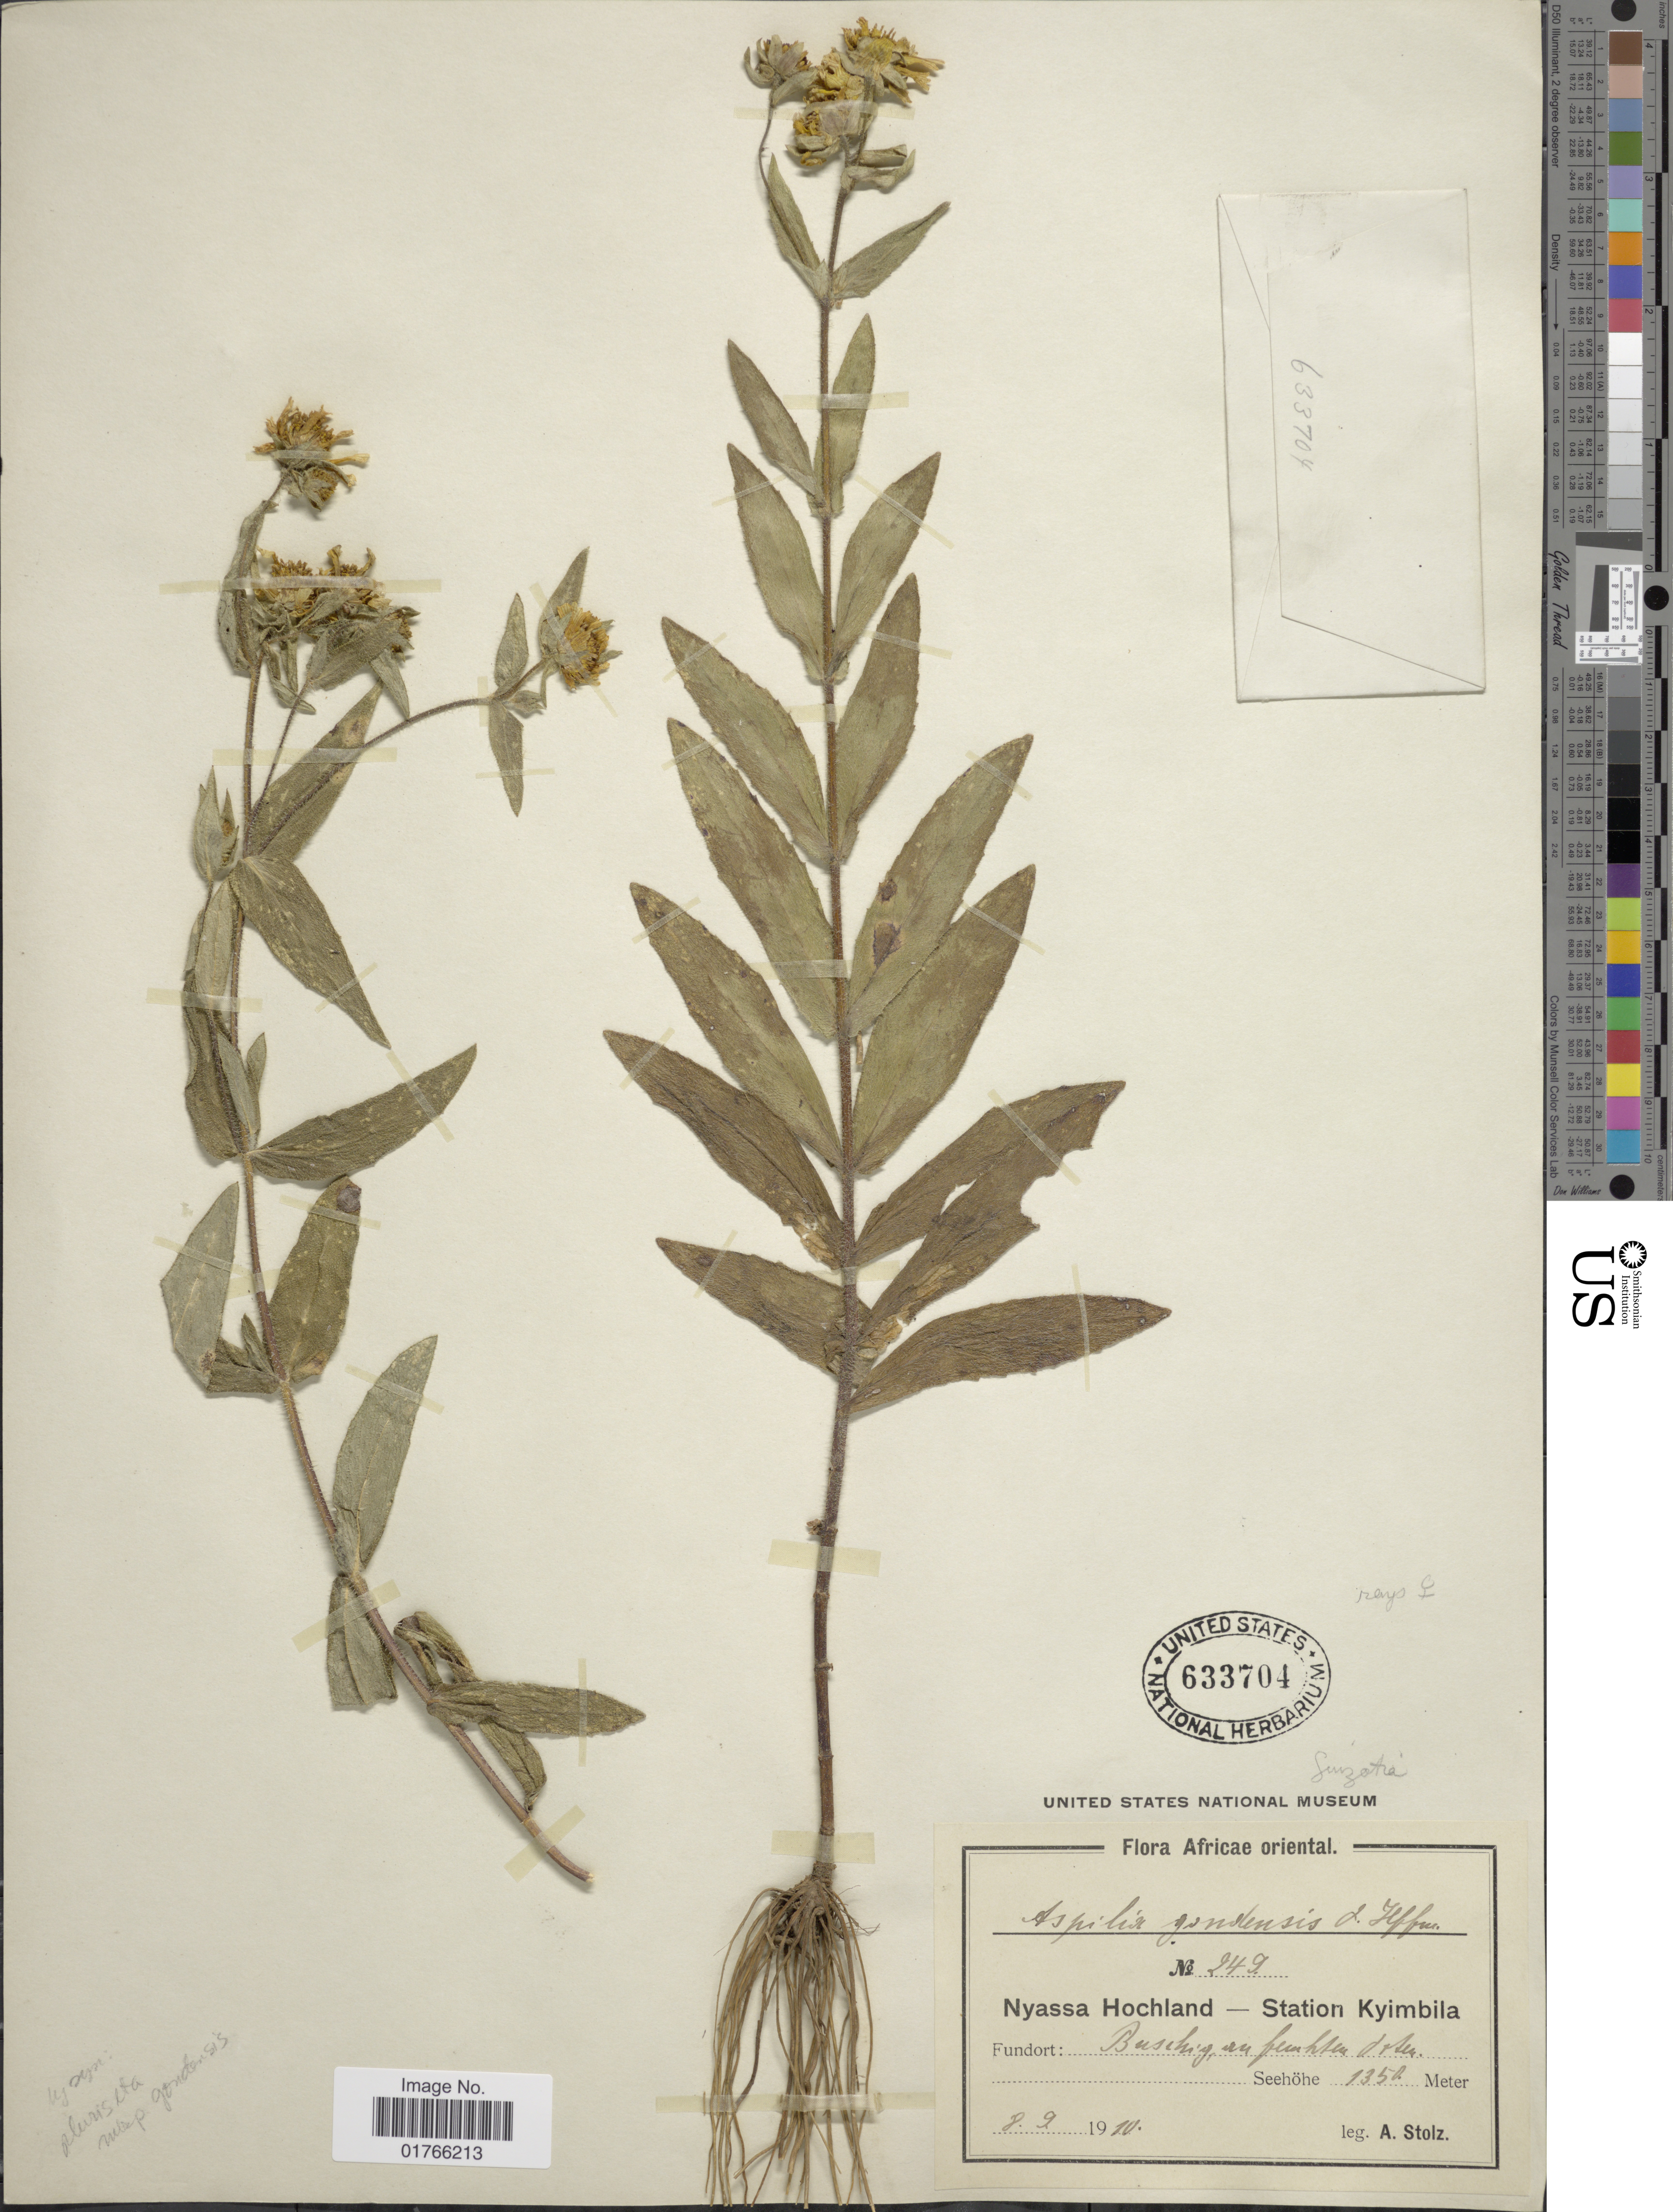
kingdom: Plantae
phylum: Tracheophyta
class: Magnoliopsida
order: Asterales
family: Asteraceae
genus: Aspilia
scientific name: Aspilia pleuriseta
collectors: A. Stolz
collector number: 249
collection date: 1910-09-08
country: Mozambique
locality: Africae Oriental, Nyassa Hochland-Station Kyimbila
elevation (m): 1350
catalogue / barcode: US 633704